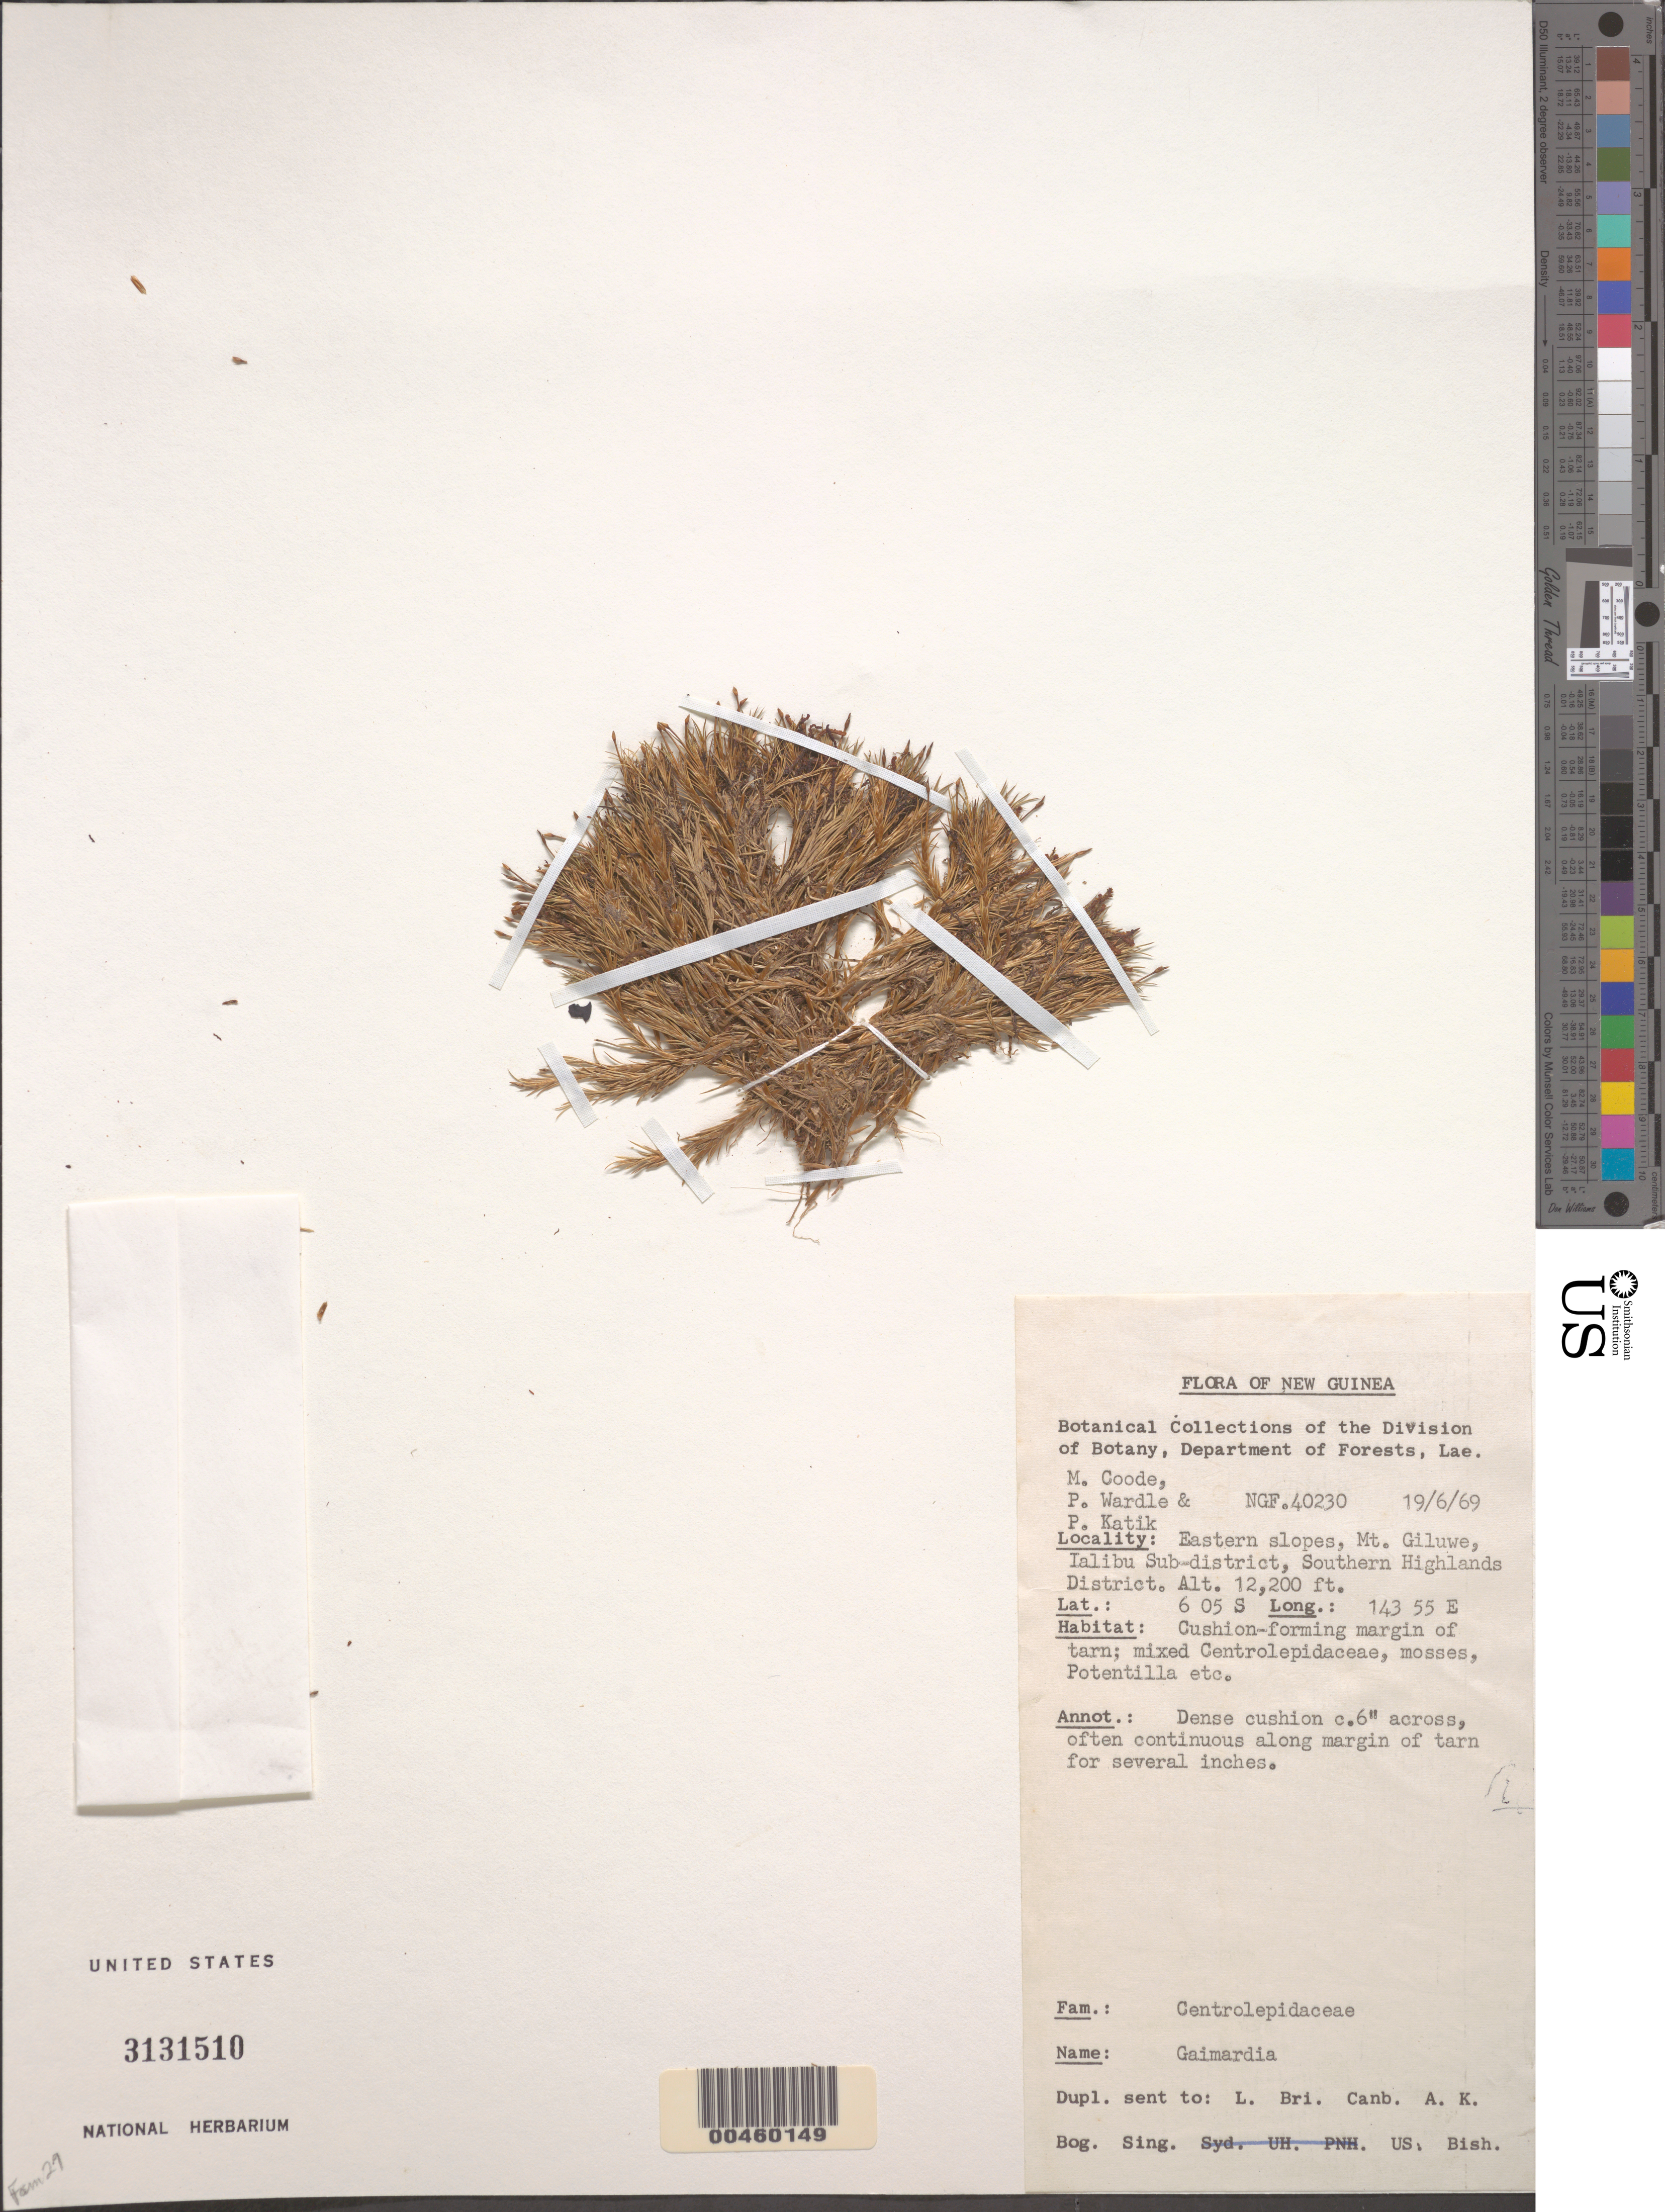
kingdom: Plantae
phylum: Tracheophyta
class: Liliopsida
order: Poales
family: Restionaceae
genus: Gaimardia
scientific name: Gaimardia sp.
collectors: M. Goode, P. Wardle & P. Katik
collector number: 40230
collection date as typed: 19 Jun 1969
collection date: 1969-06-19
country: Papua New Guinea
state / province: Southern Highlands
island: New Guinea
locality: Mt. giluwe, ialibu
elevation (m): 3719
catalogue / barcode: US 3131510